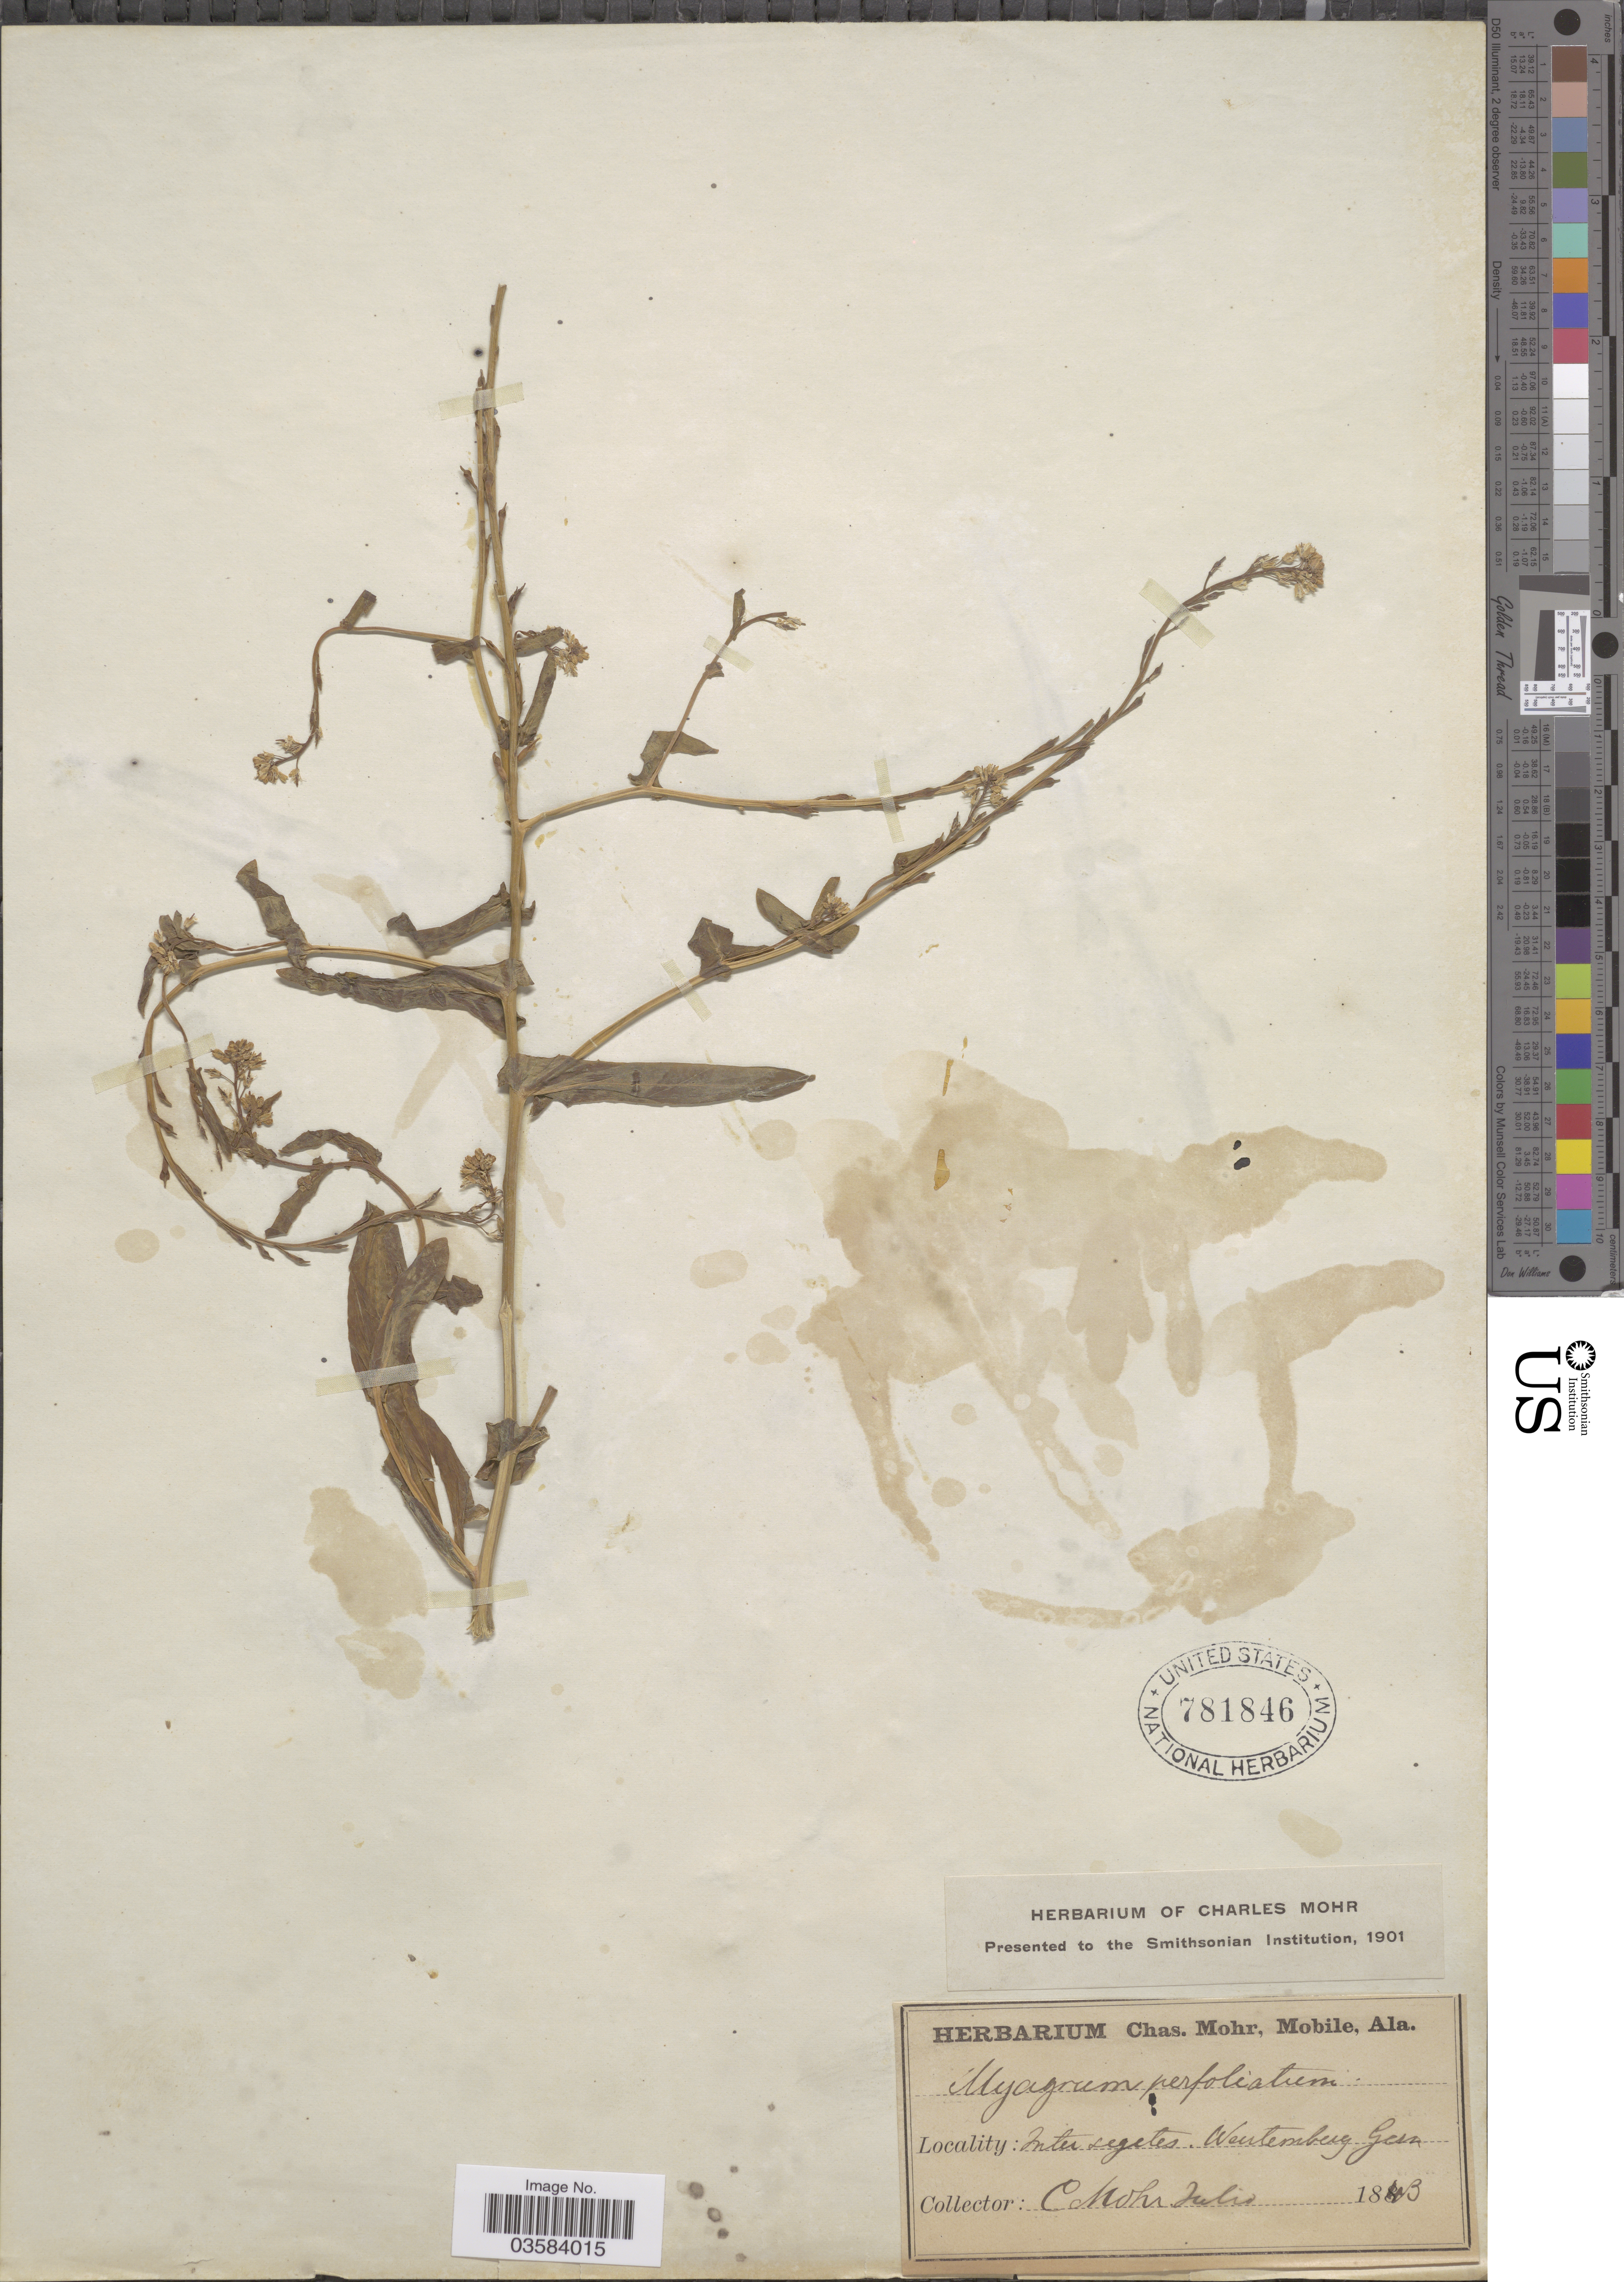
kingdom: Plantae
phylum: Tracheophyta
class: Magnoliopsida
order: Brassicales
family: Brassicaceae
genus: Myagrum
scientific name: Myagrum perfoliatum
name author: L.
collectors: Mohr, C. T. (herbarium)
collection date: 1843-07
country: Germany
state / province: Baden-Württemberg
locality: Inter segetes. Wurtemberg.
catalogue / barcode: US 781846